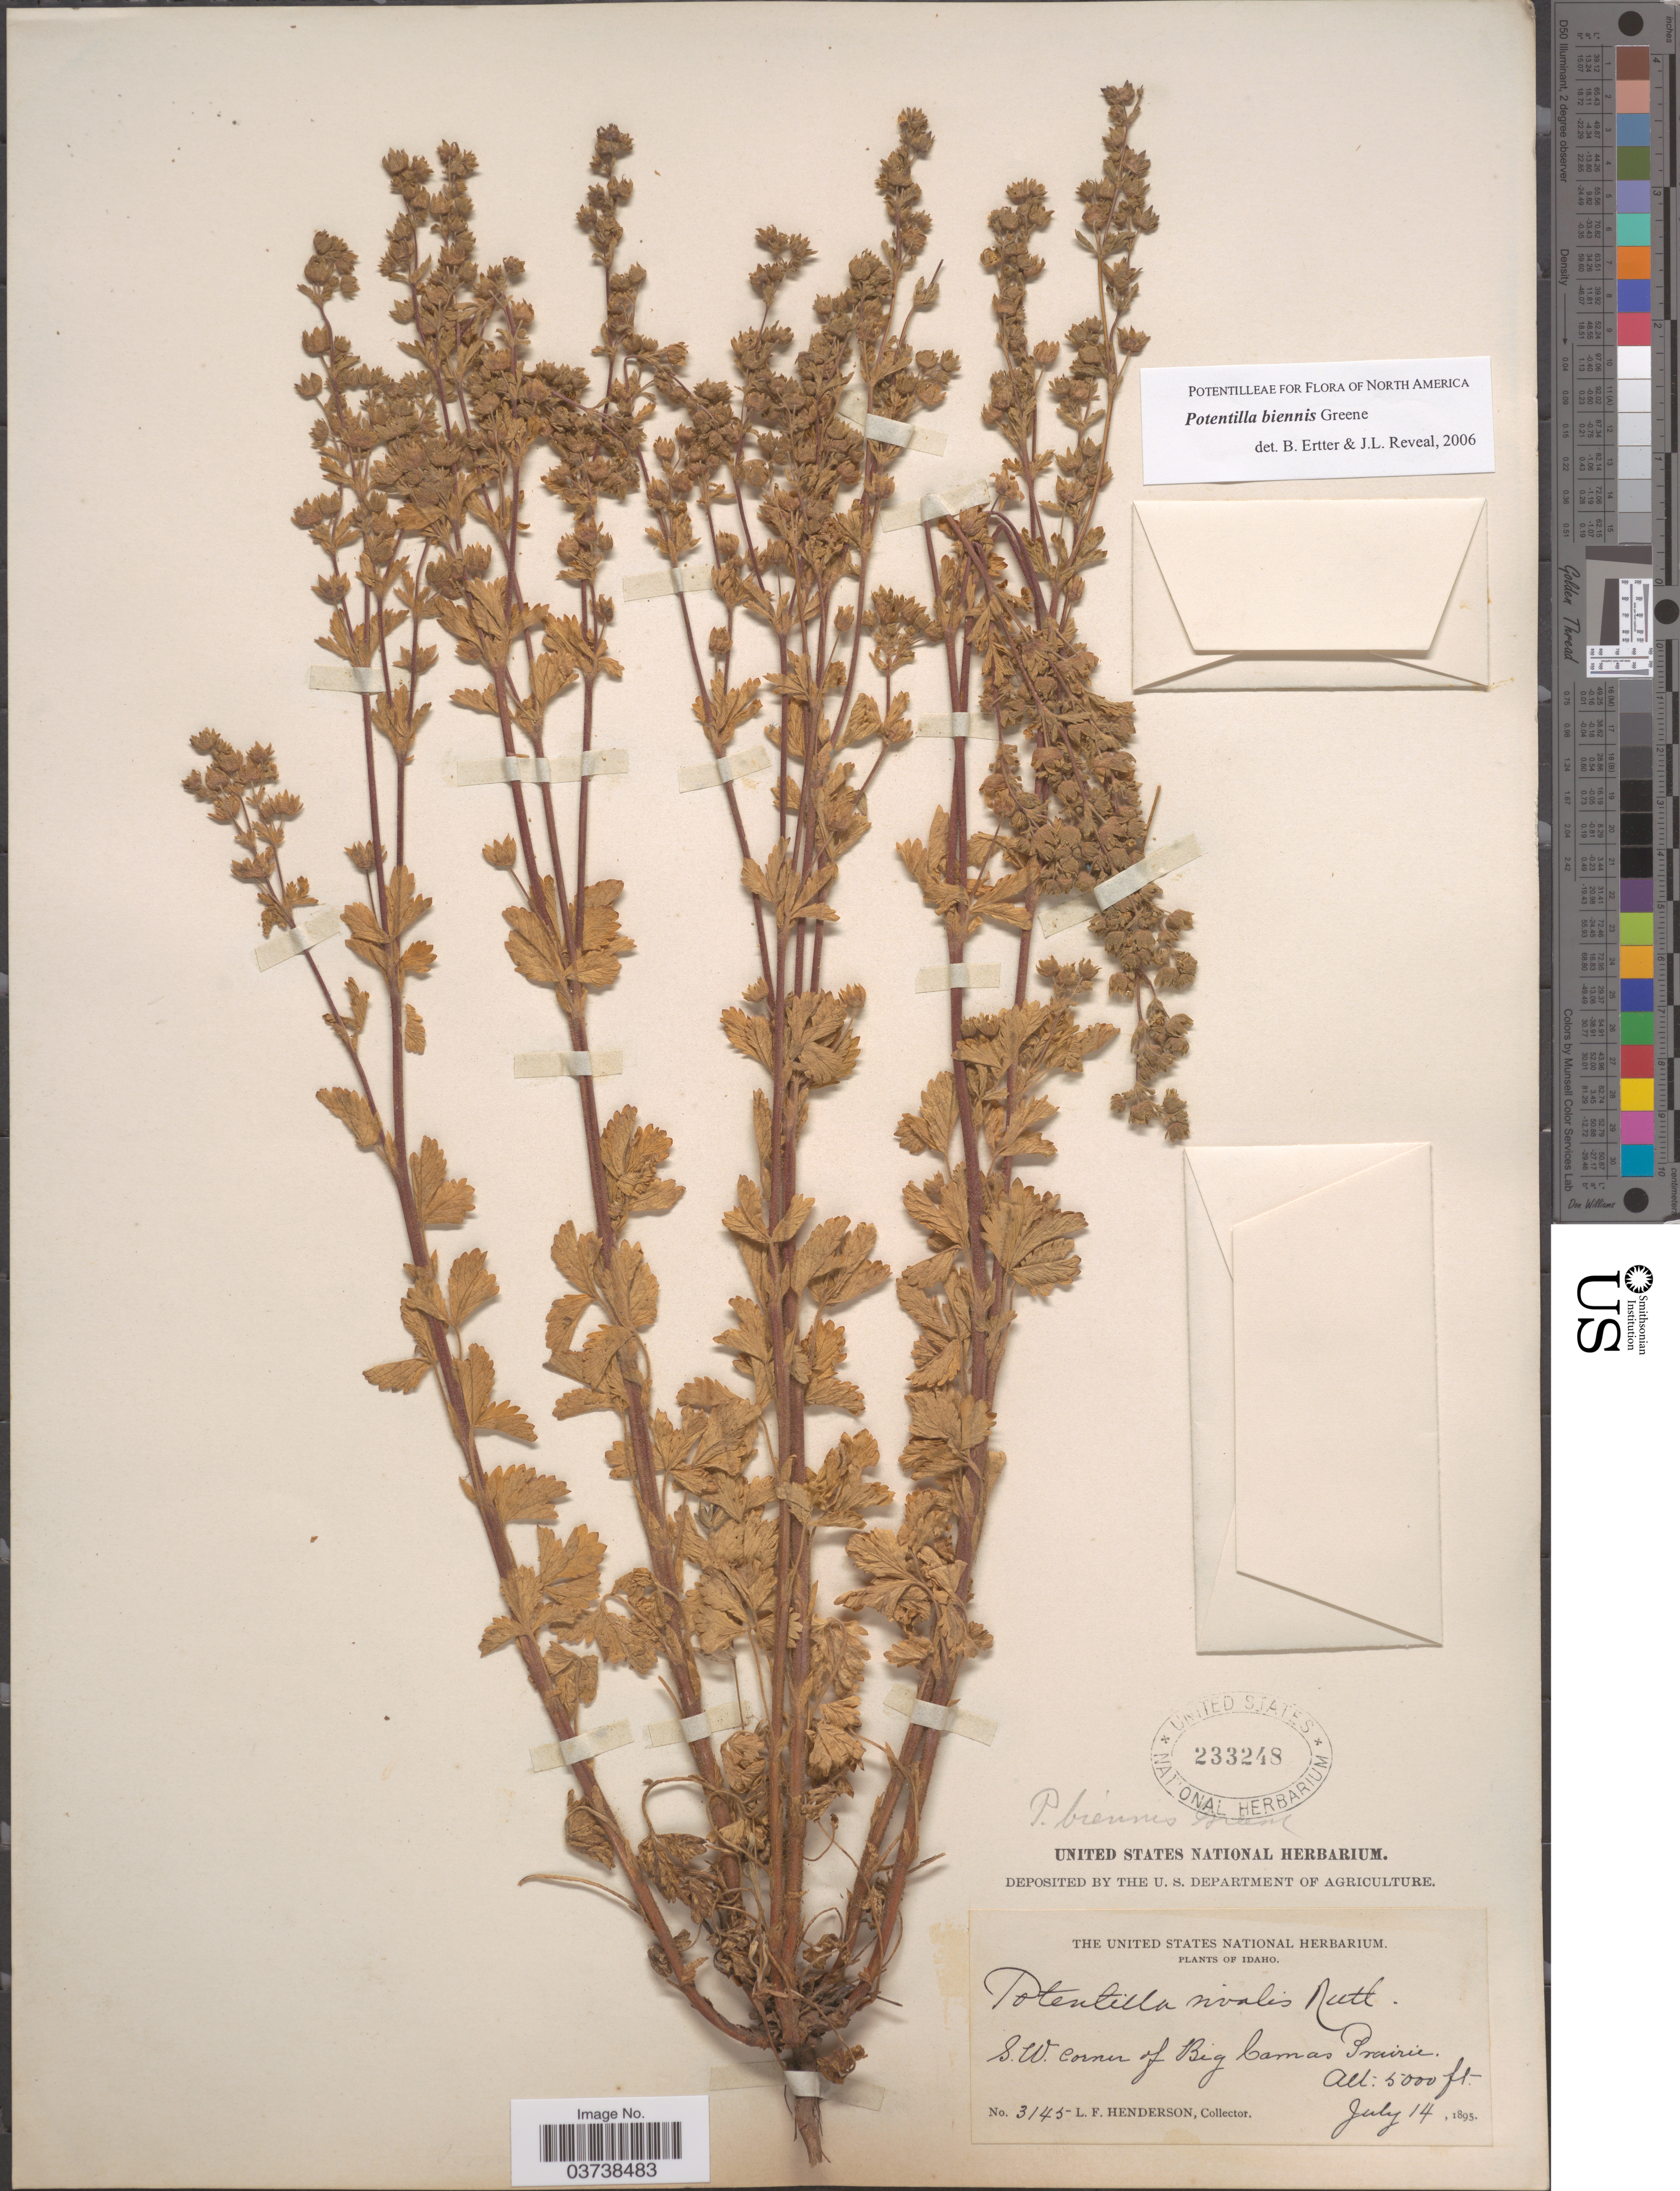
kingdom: Plantae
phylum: Tracheophyta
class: Magnoliopsida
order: Rosales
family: Rosaceae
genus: Potentilla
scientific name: Potentilla biennis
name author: Greene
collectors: L. Henderson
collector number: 3145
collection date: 1895-07-14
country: United States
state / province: Idaho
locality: S.W. corner of Big Camas Prairie.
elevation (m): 1524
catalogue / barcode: US 233248